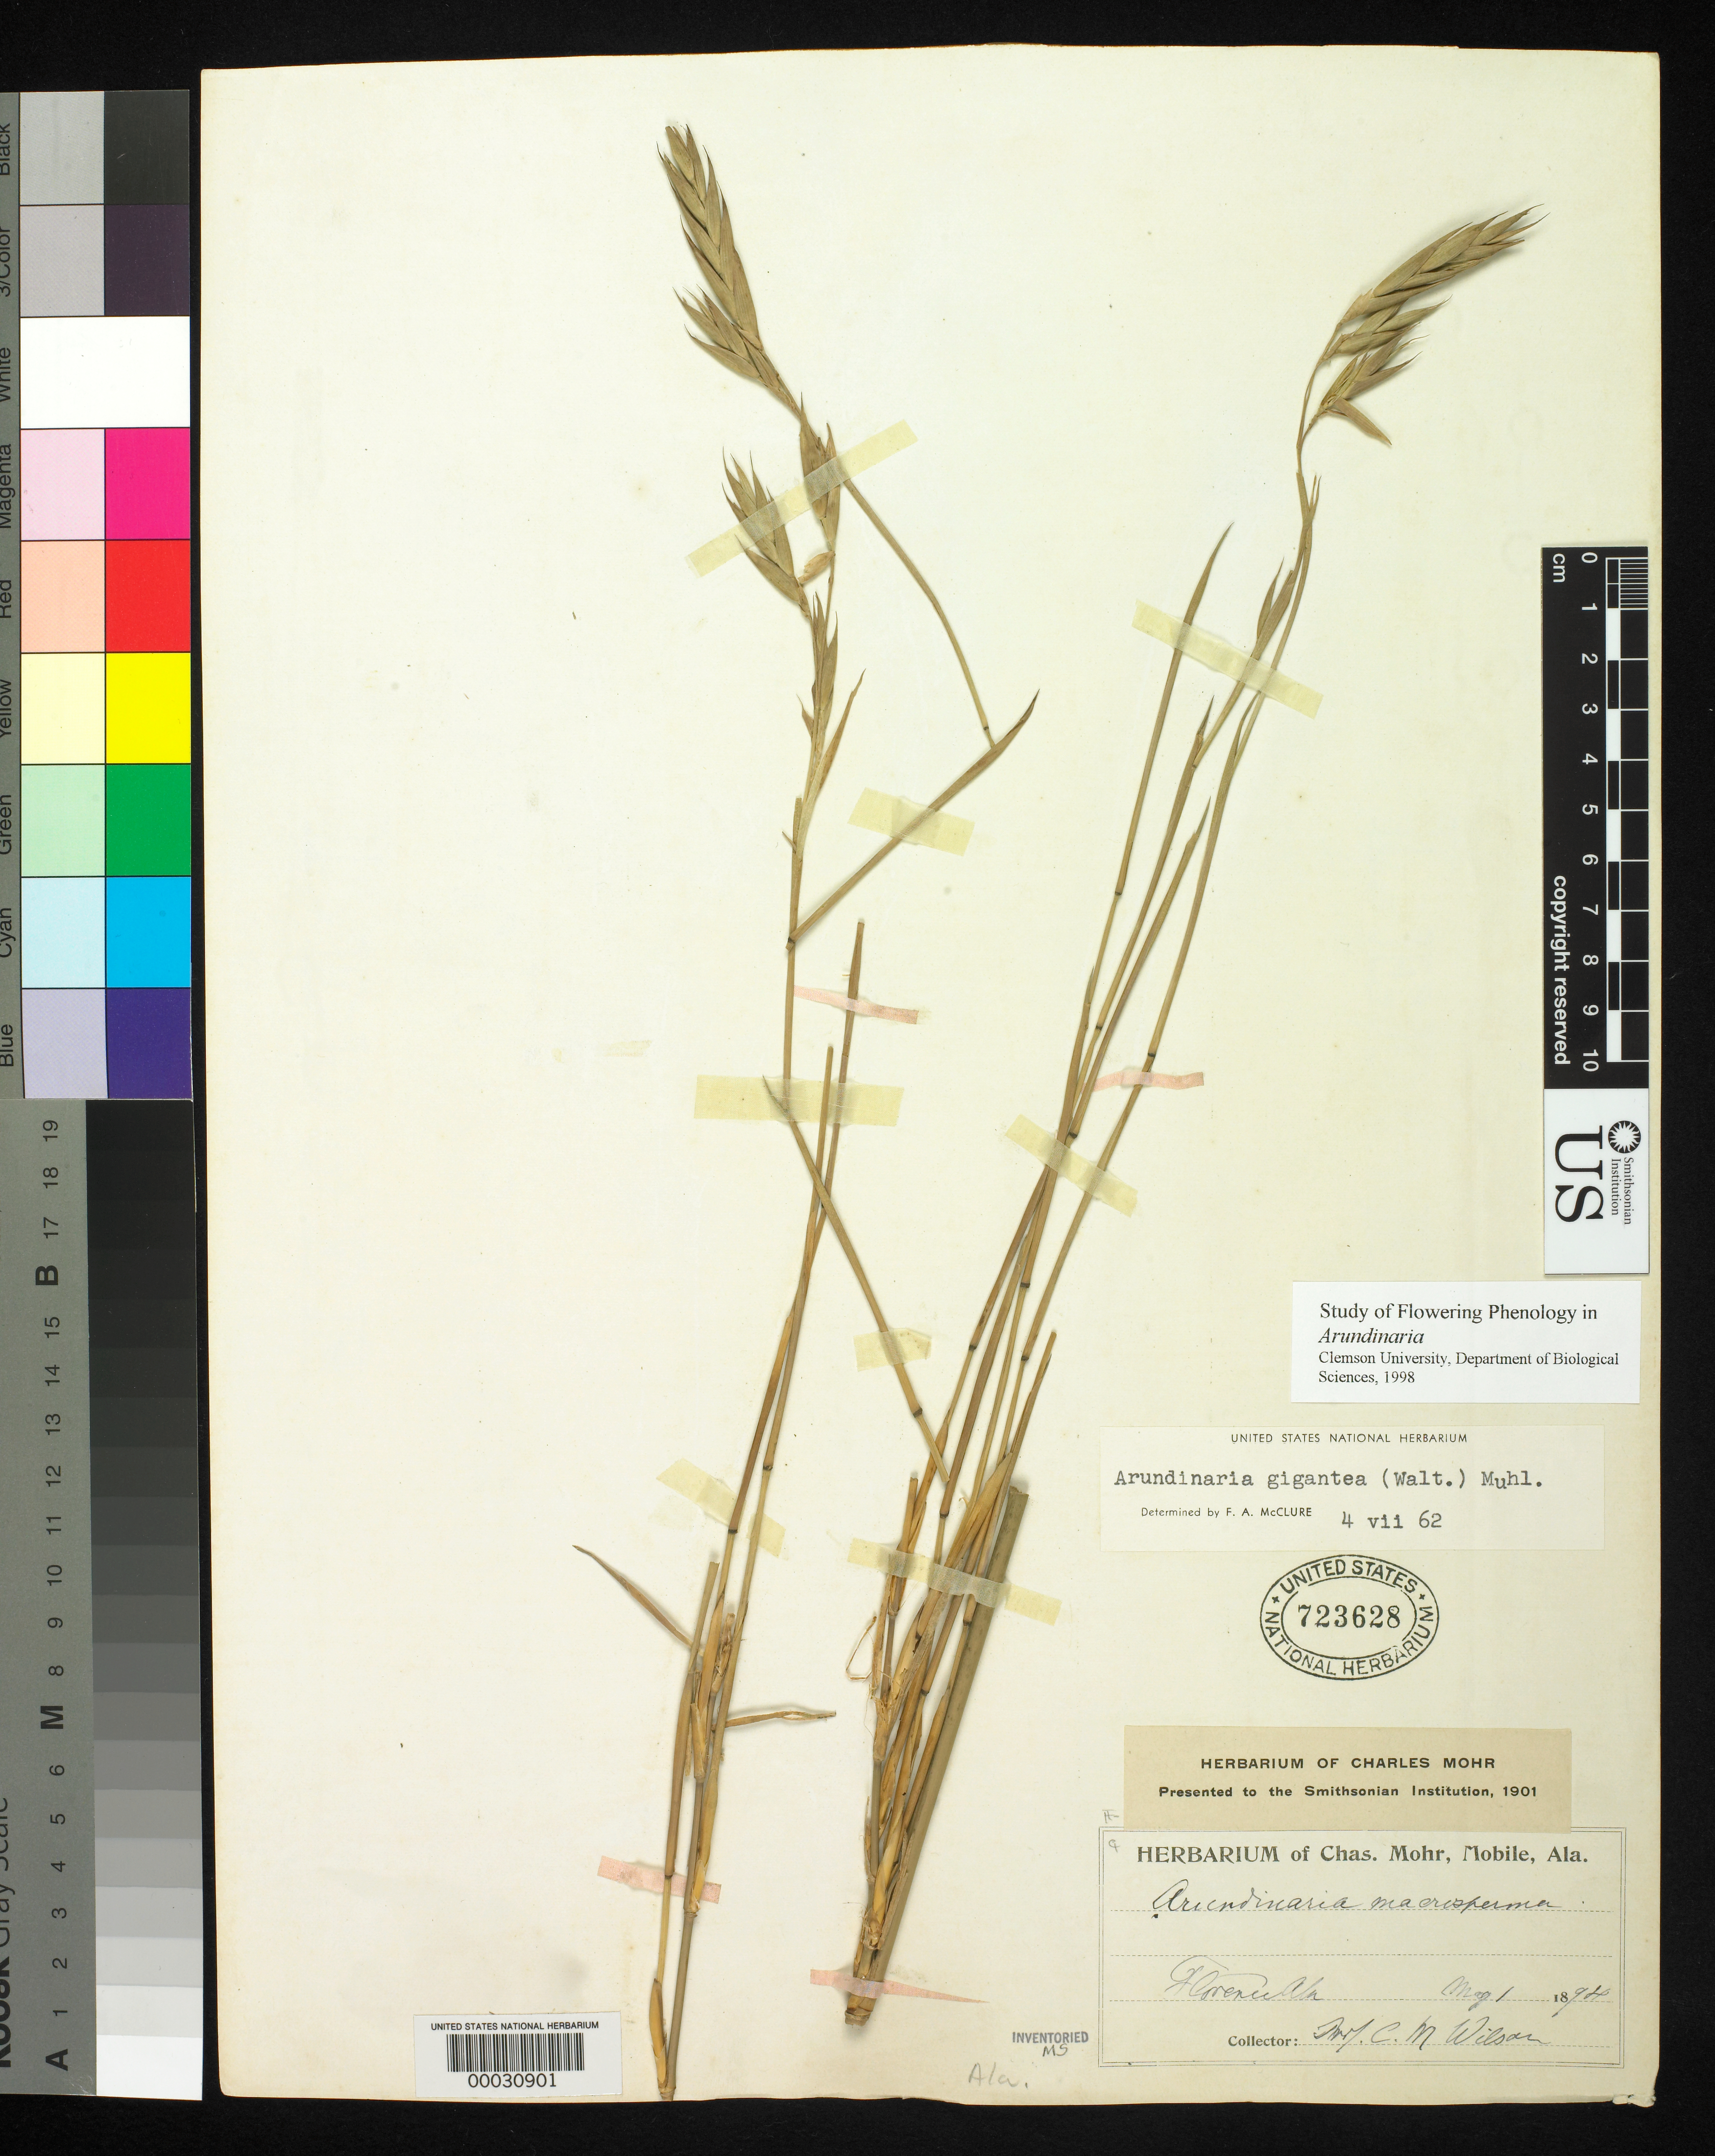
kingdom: Plantae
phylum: Tracheophyta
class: Liliopsida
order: Poales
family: Poaceae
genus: Arundinaria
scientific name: Arundinaria gigantea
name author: (Walter) Muhl.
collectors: C. M. Wilson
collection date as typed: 01 May 1894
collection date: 1894-05-01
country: United States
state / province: Alabama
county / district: Mobile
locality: Mobile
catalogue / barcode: US 723628